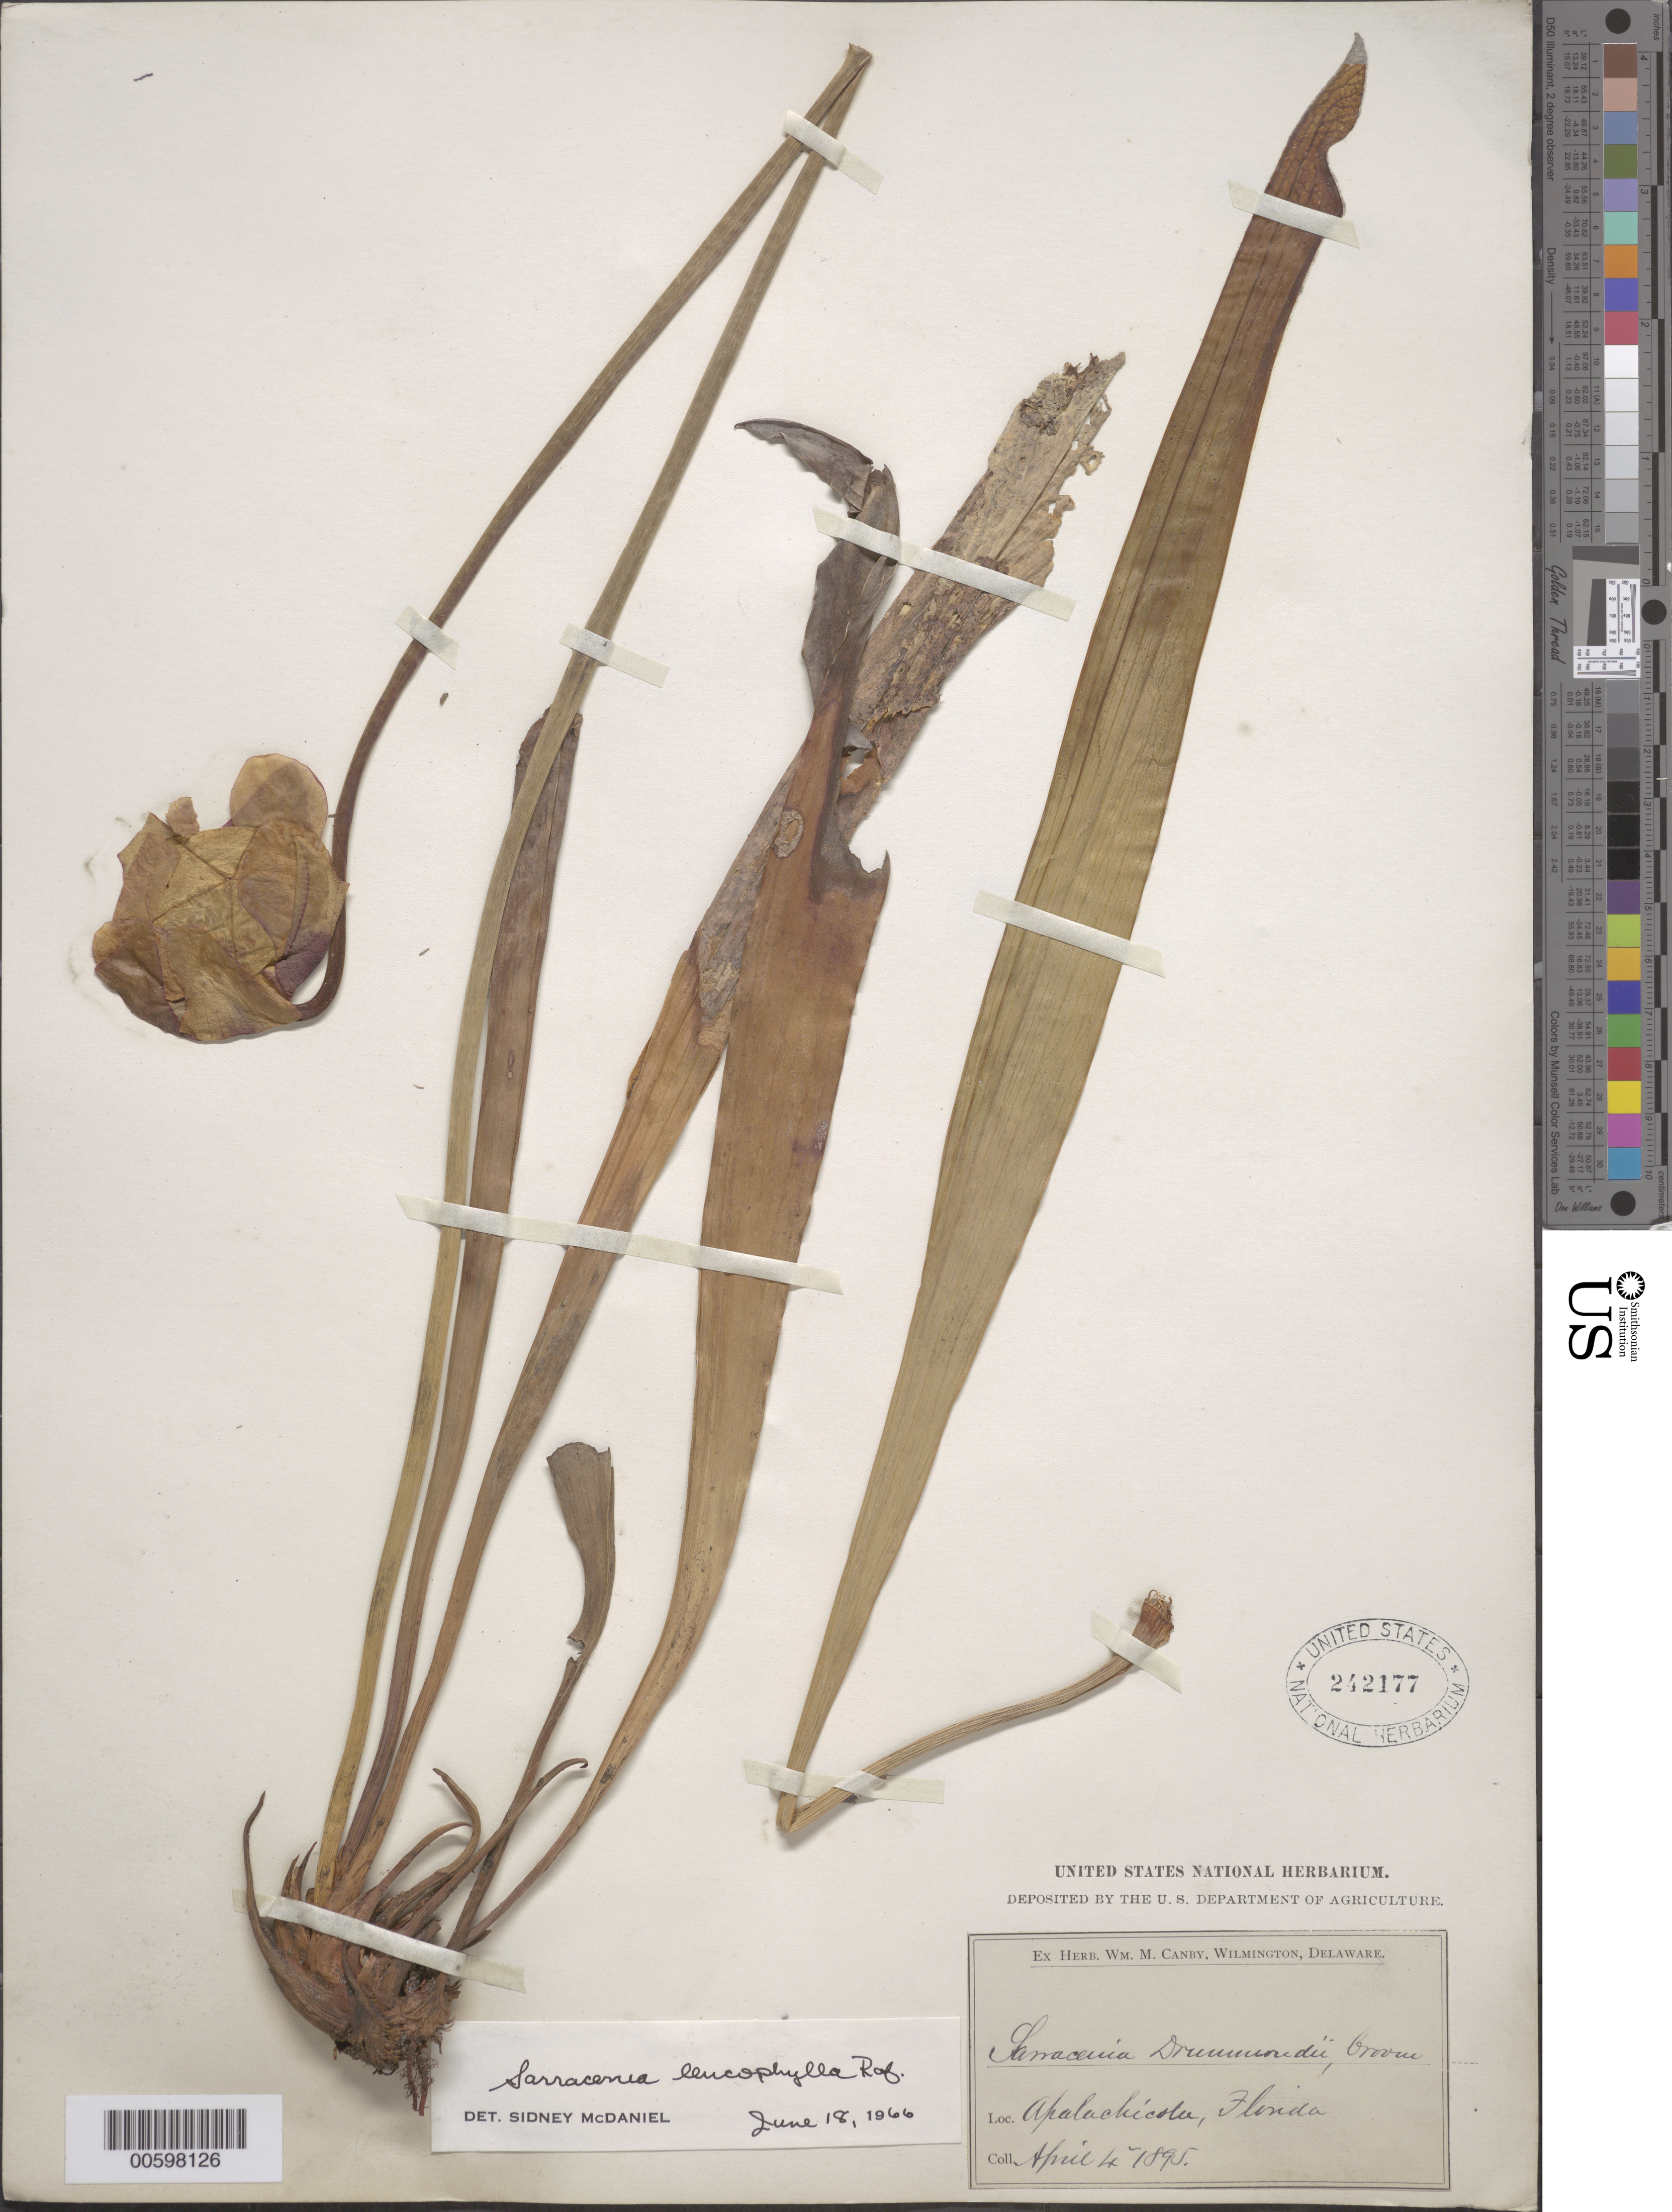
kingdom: Plantae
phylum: Tracheophyta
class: Magnoliopsida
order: Ericales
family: Sarraceniaceae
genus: Sarracenia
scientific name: Sarracenia leucophylla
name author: Raf.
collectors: W. M. Canby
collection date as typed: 04 Apr 1895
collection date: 1895-04-04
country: United States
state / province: Florida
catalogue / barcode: US 242177